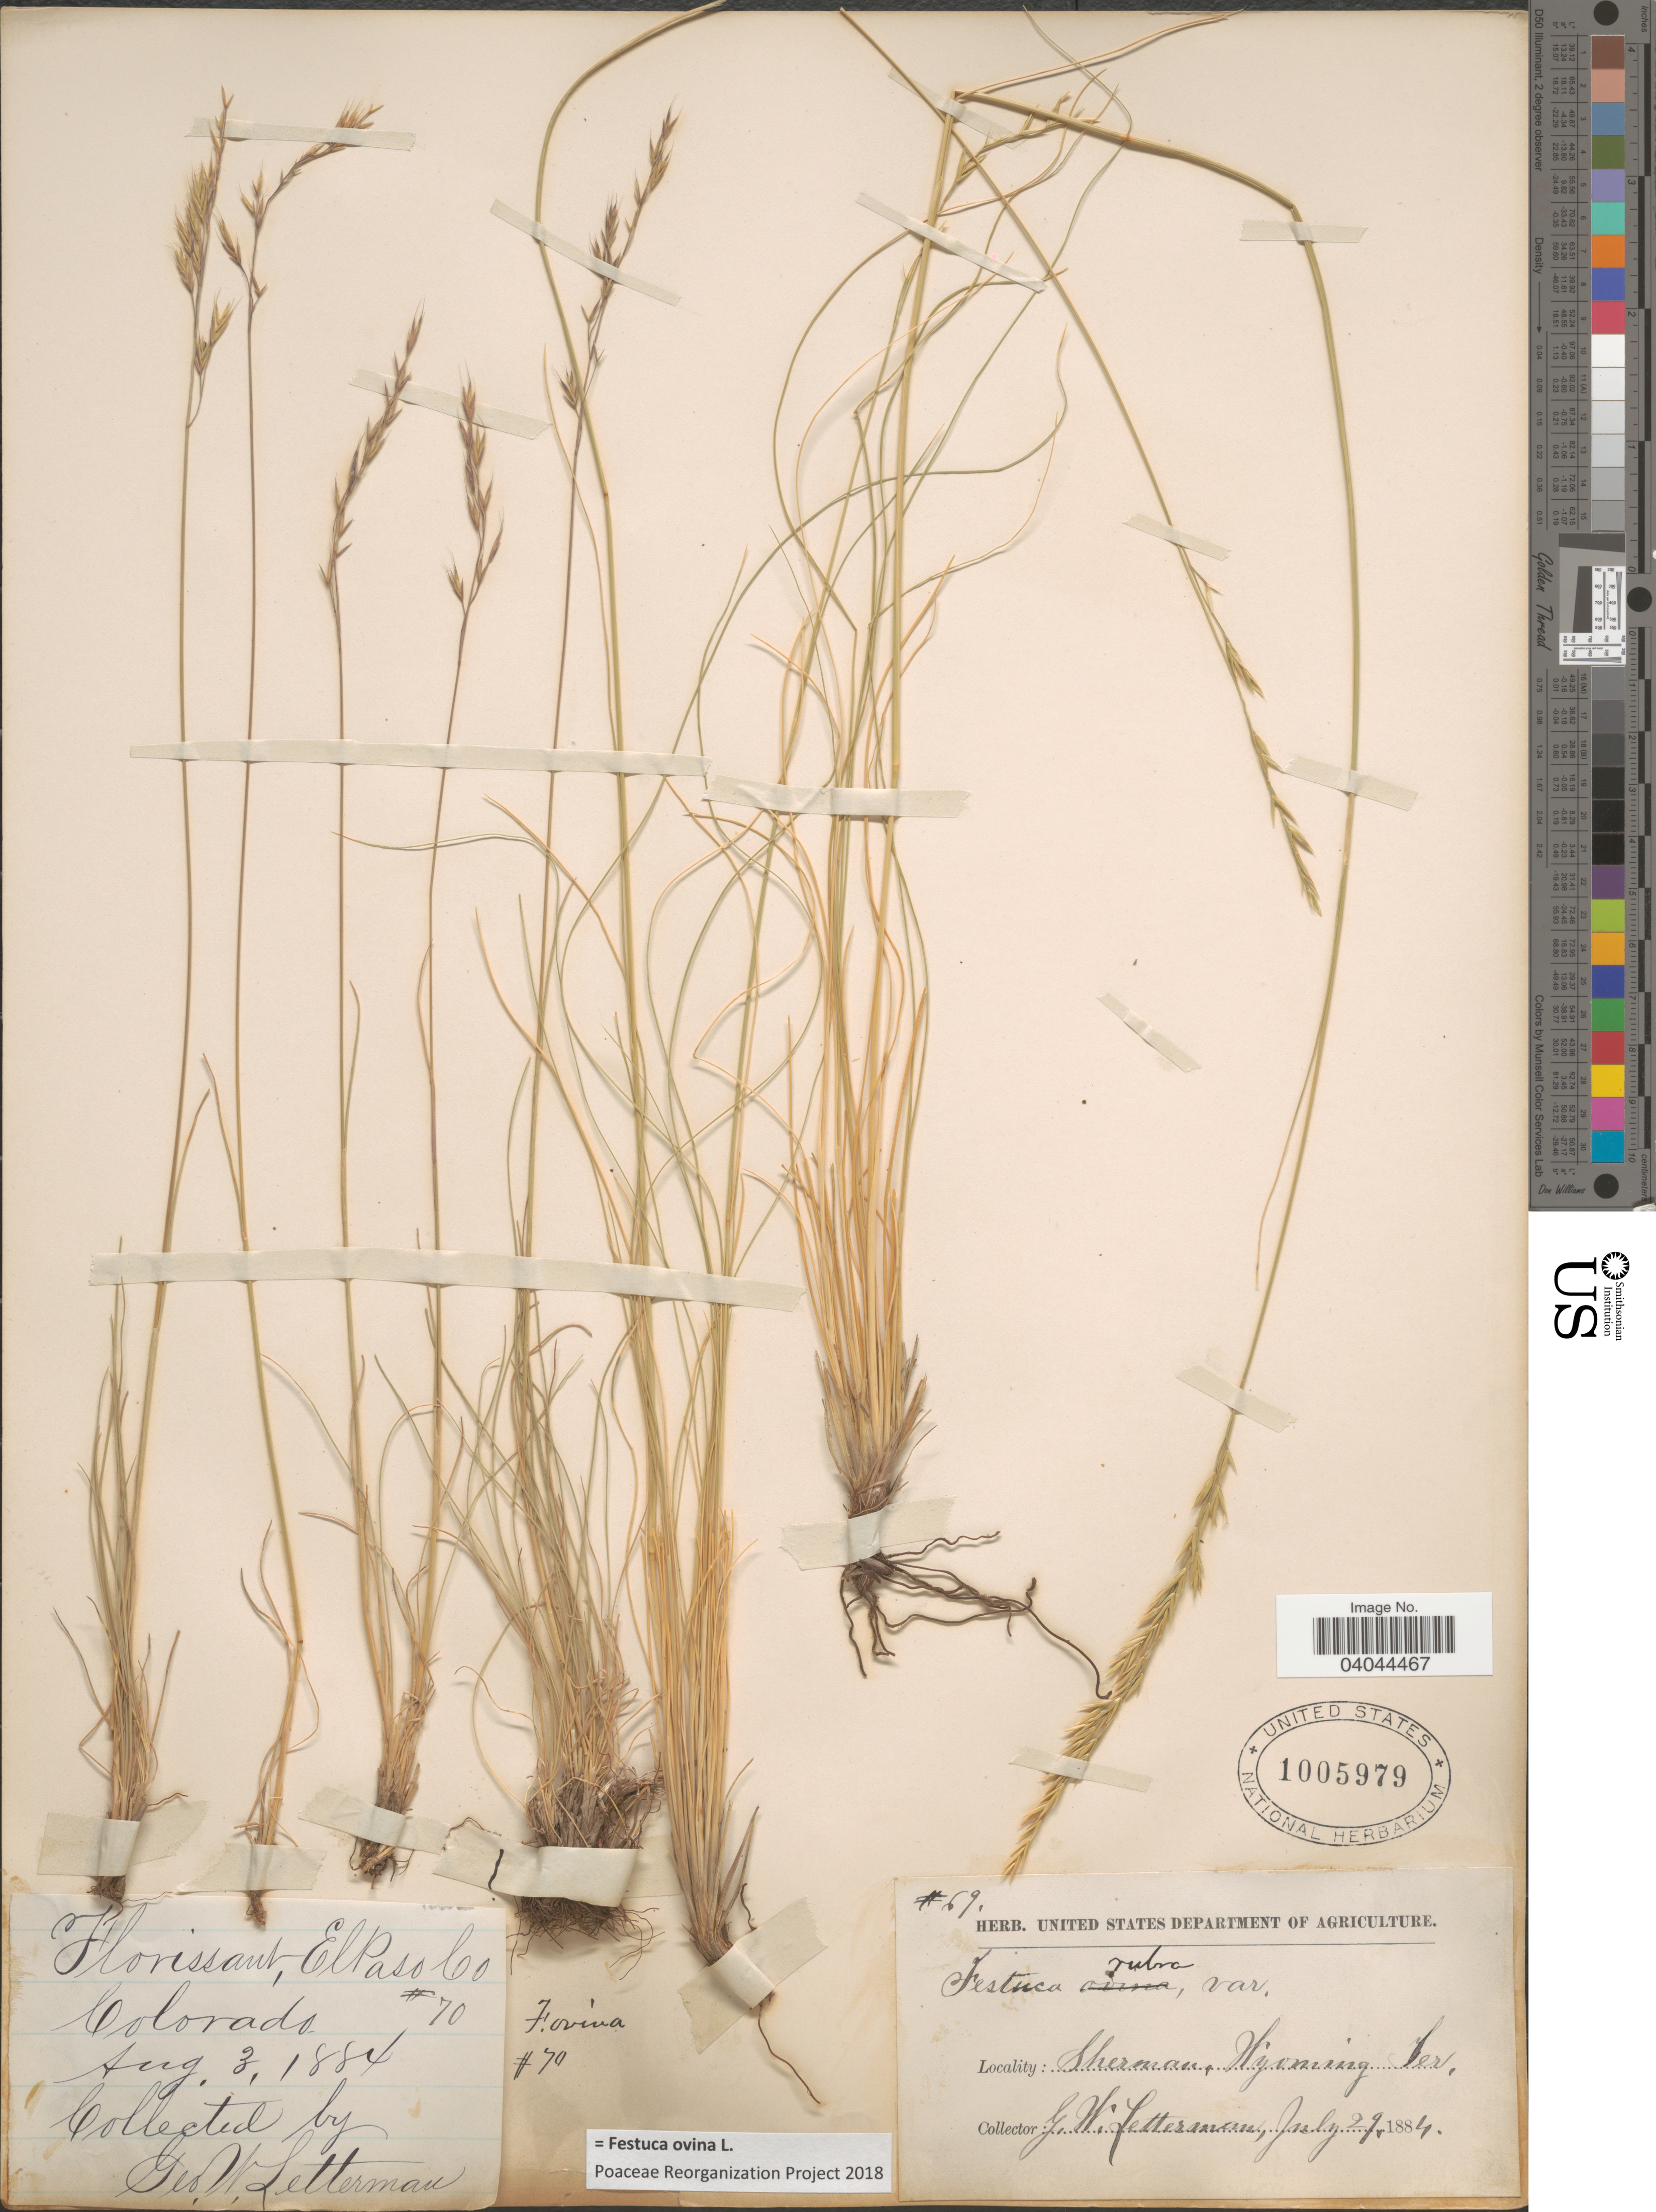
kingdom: Plantae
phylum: Tracheophyta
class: Liliopsida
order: Poales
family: Poaceae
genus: Festuca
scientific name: Festuca ovina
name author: L.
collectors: G. W. Letterman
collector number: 69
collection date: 1884-07-29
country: United States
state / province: Wyoming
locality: Sherman.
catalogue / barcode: US 1005979-2